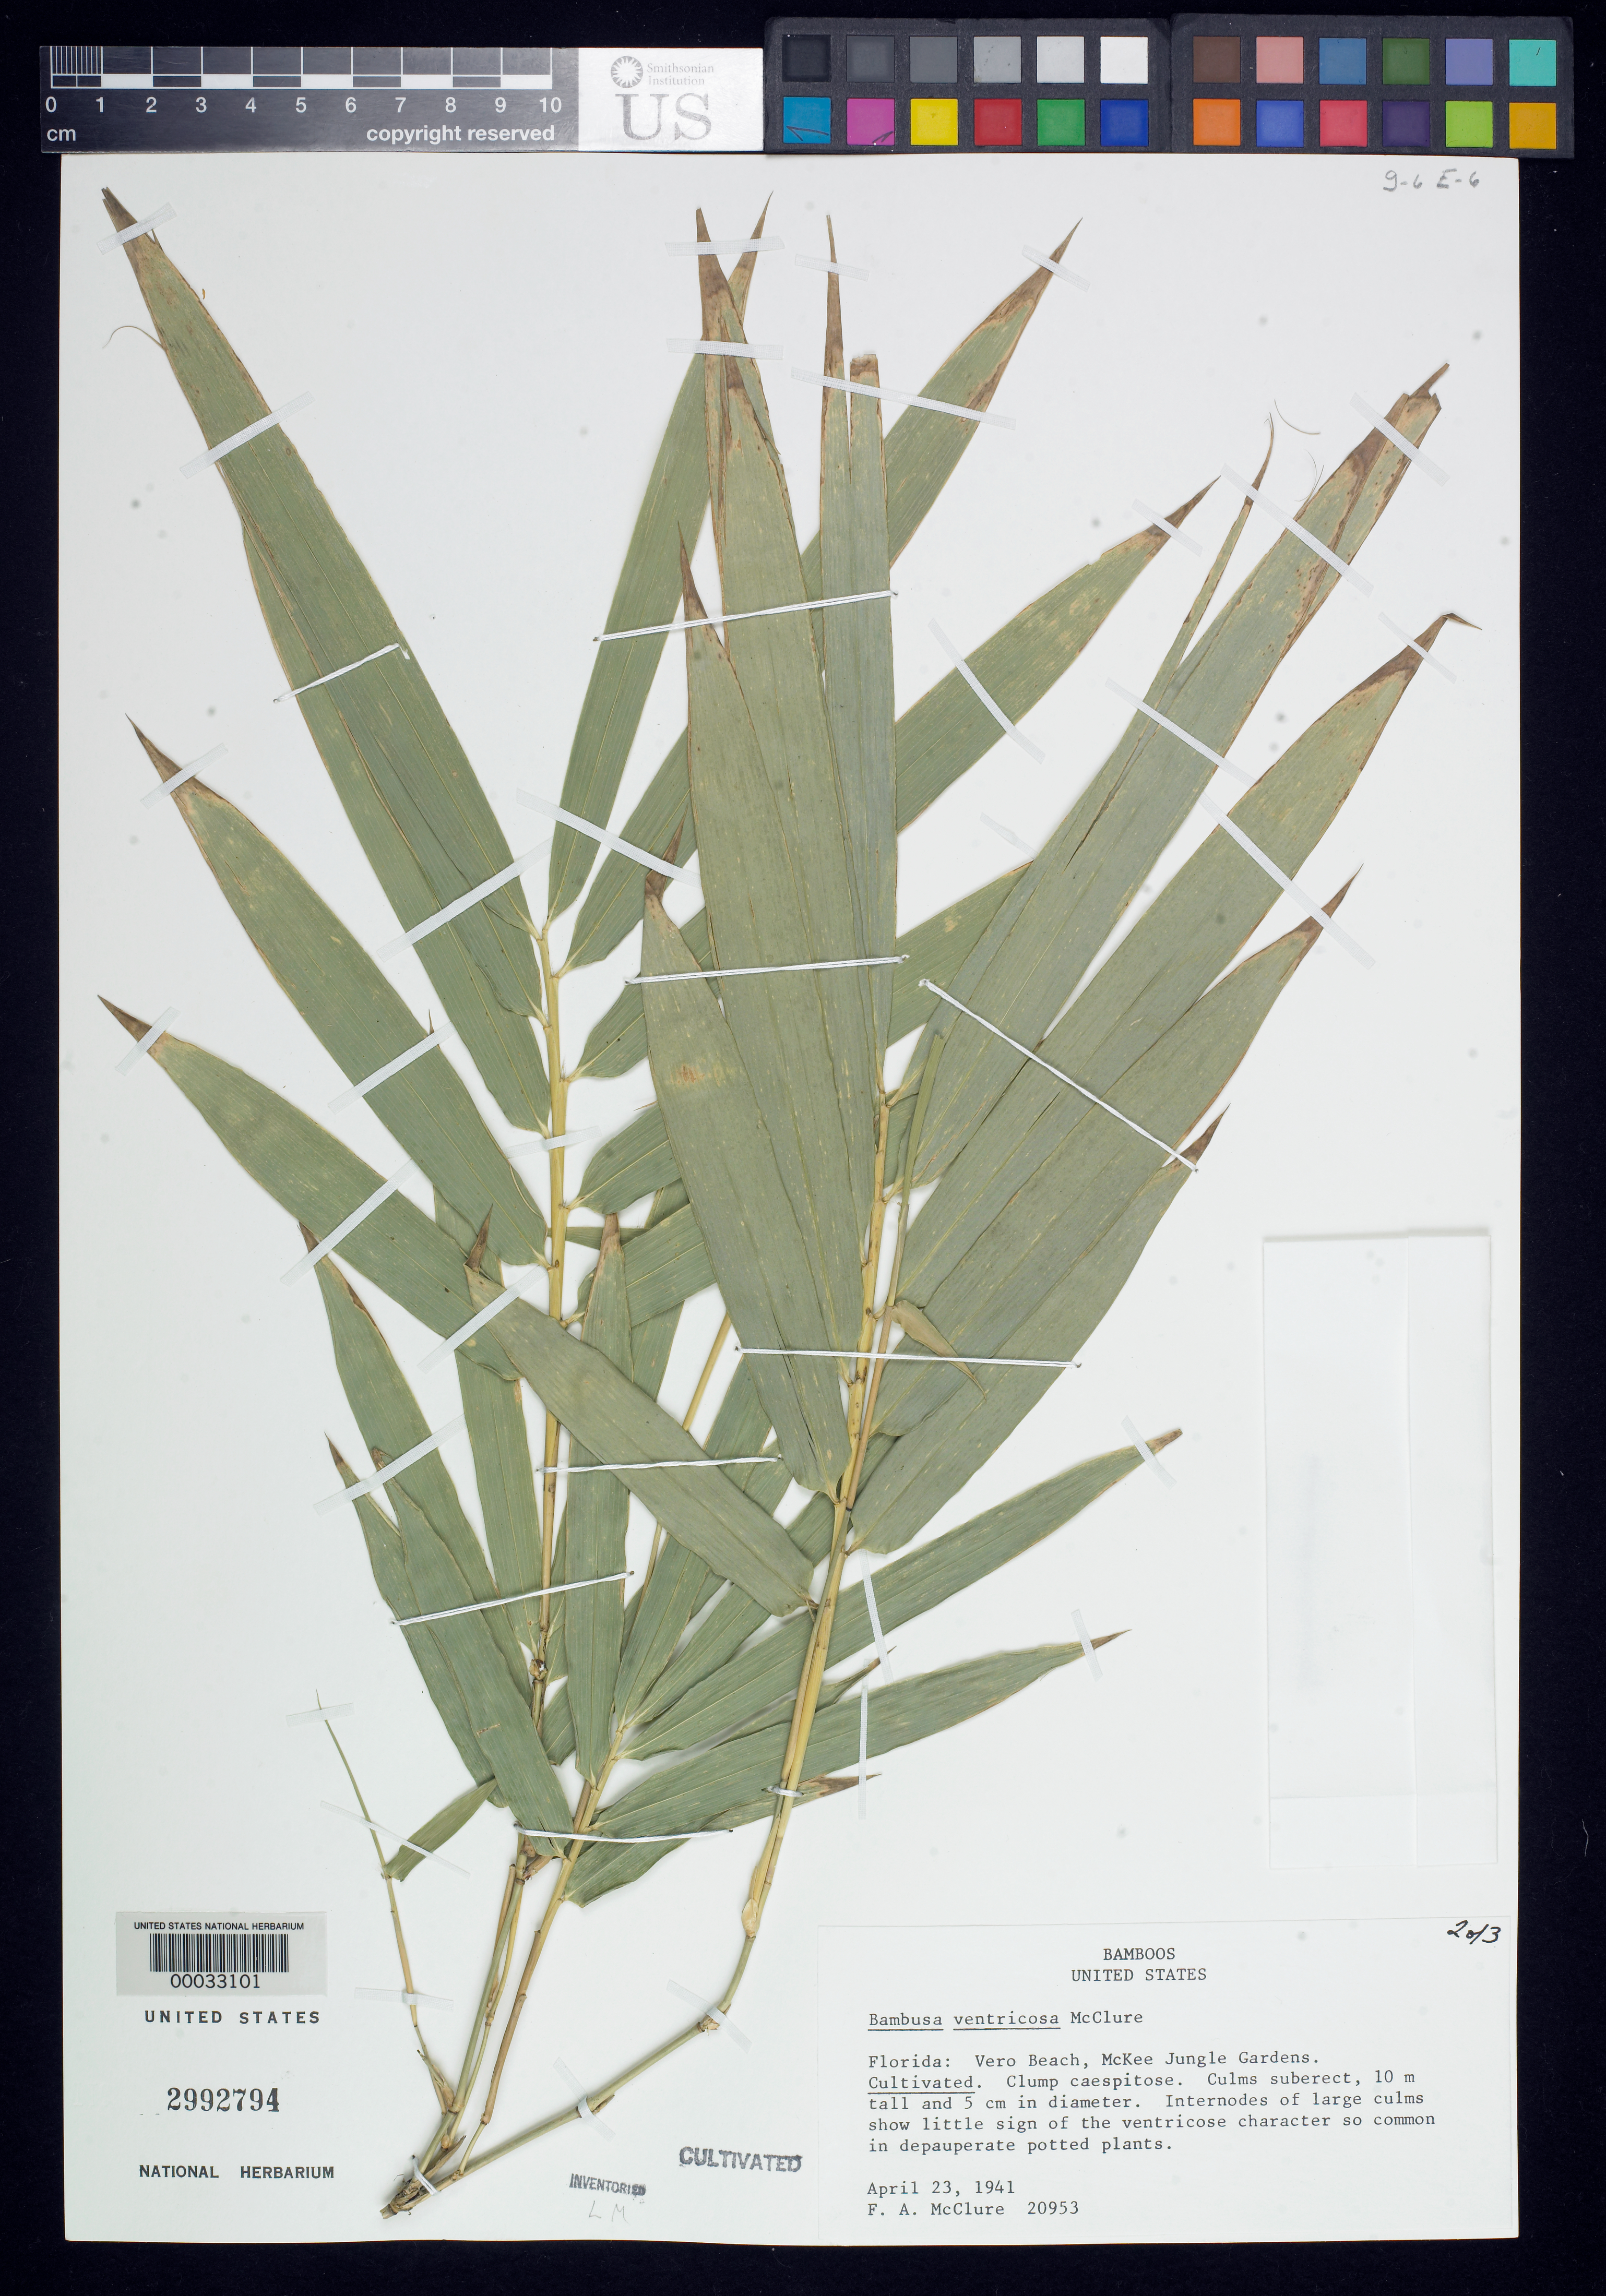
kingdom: Plantae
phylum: Tracheophyta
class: Liliopsida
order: Poales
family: Poaceae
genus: Bambusa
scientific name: Bambusa ventricosa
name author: McClure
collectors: F. A. McClure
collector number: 20953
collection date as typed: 23 Apr 1941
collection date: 1941-04-23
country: United States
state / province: Florida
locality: Mckee jungle gardens-vero beach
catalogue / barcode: US 2992794